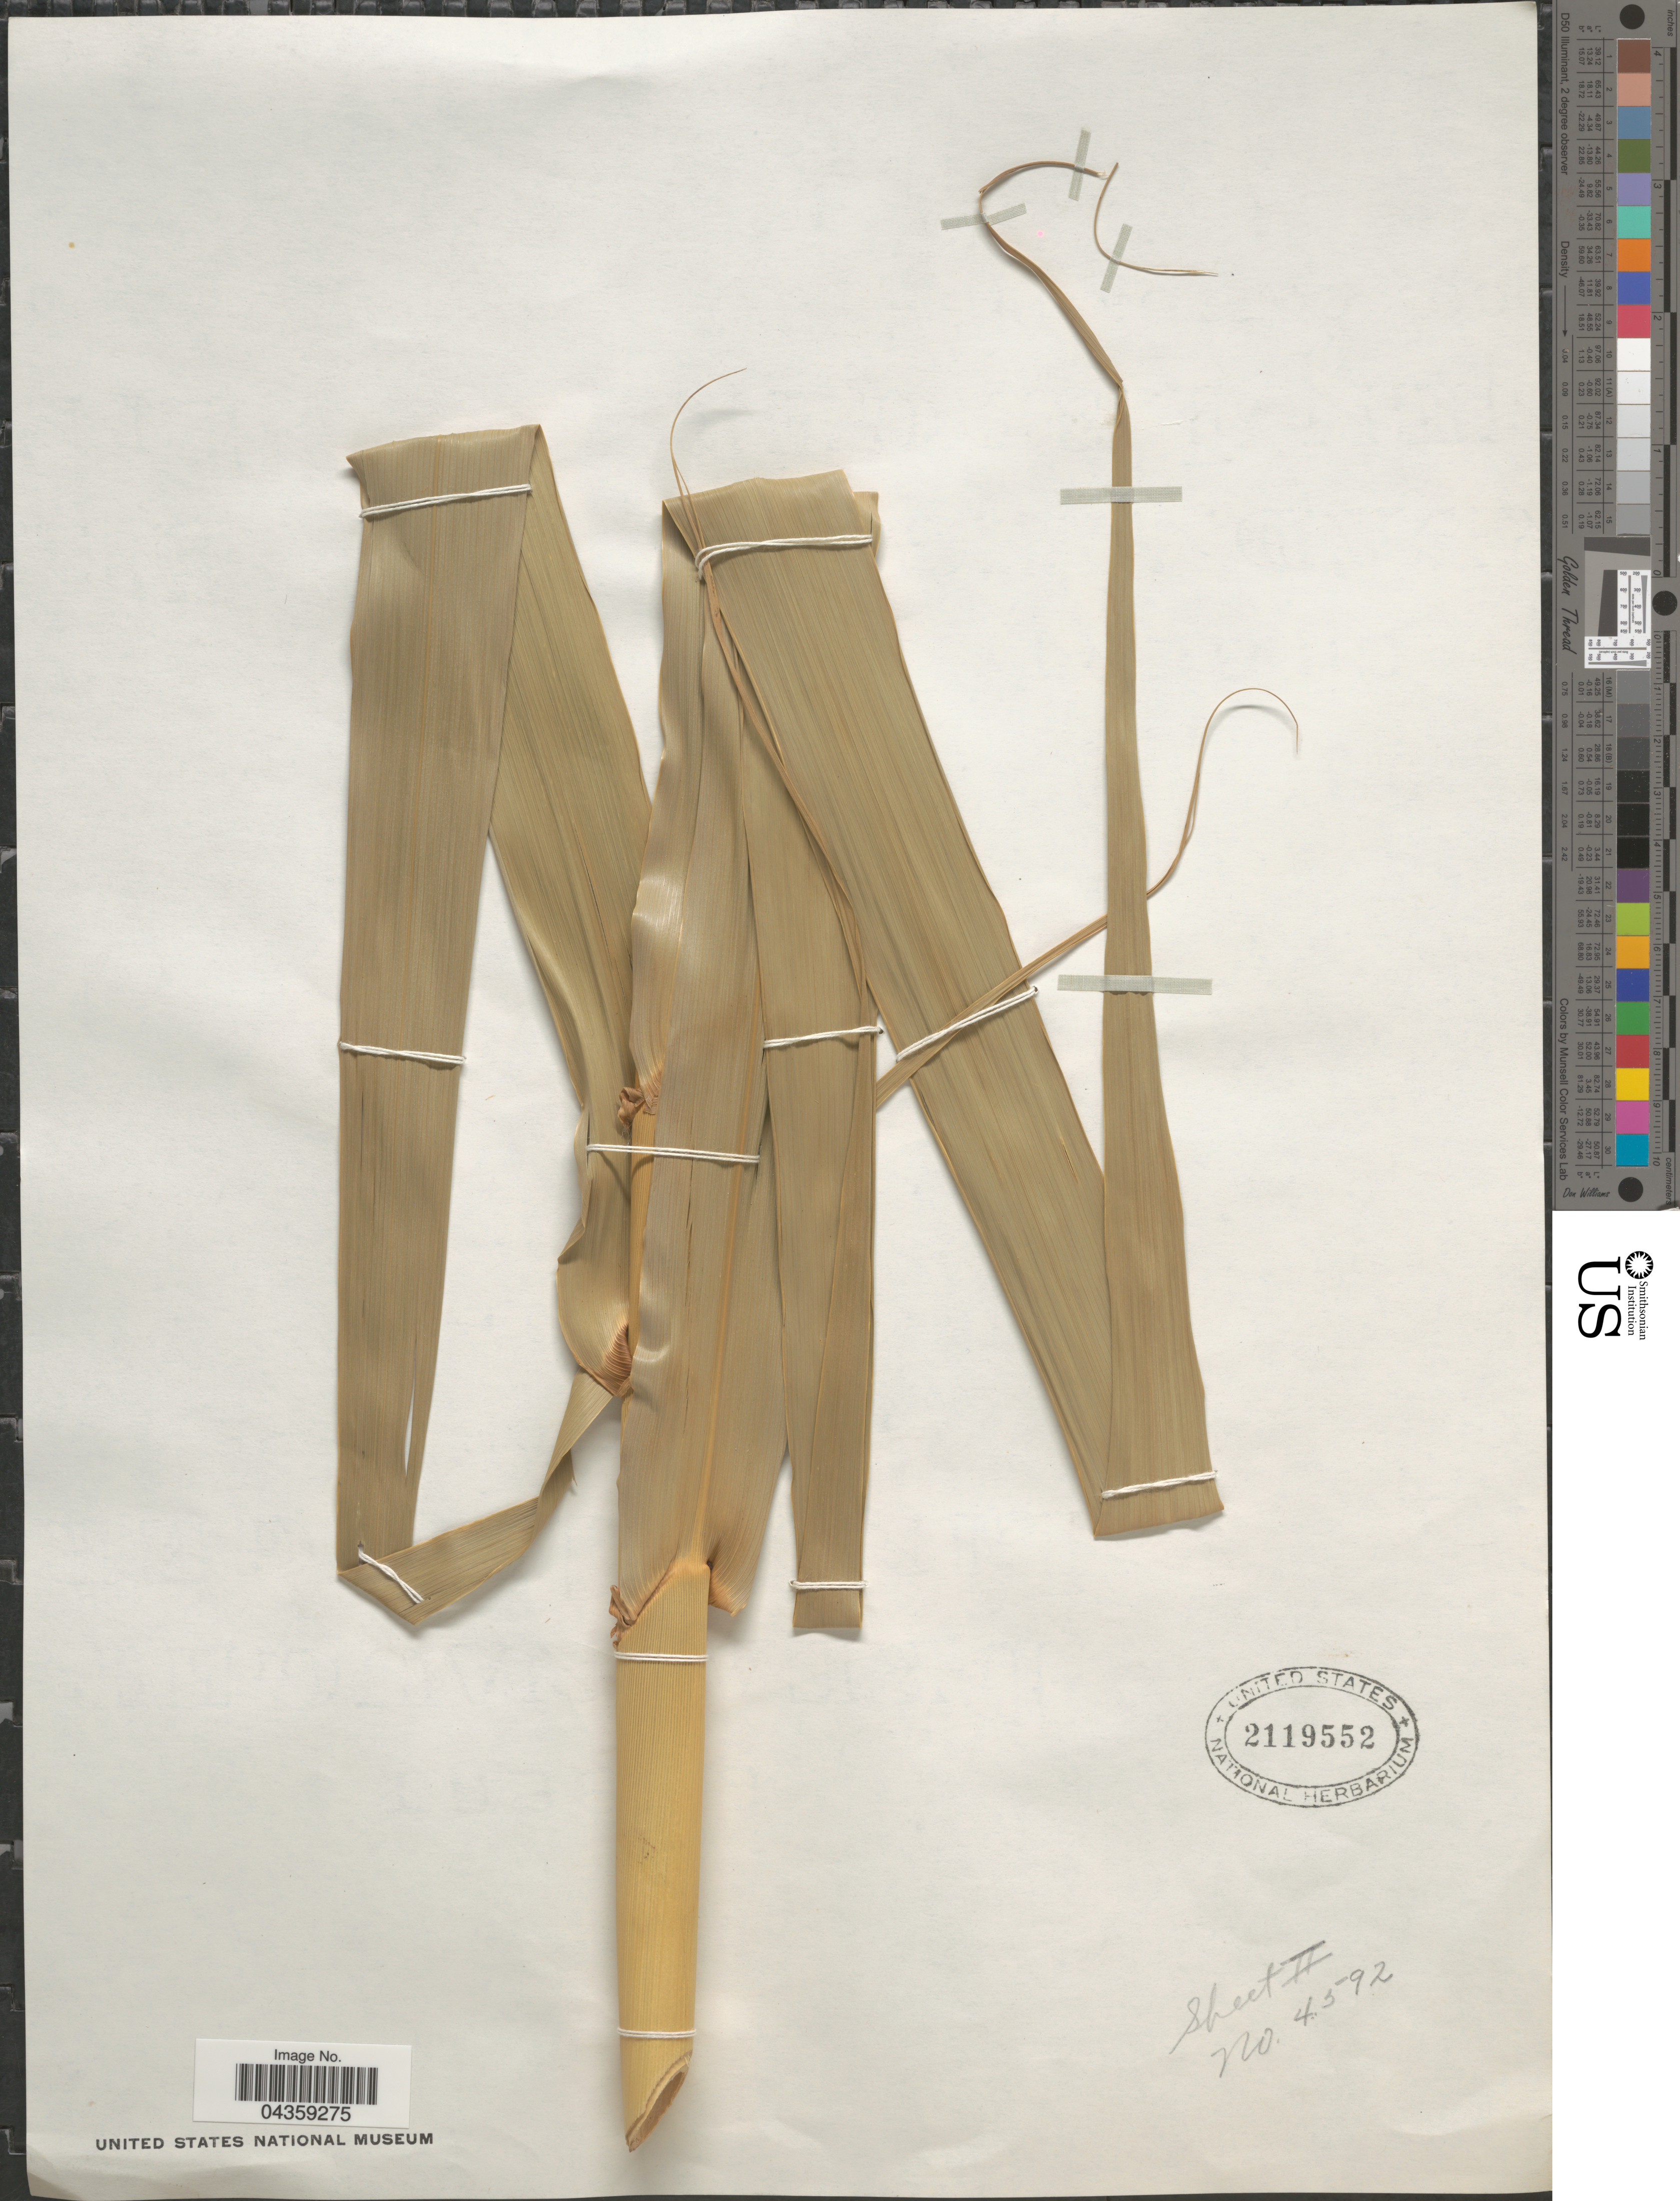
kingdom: Plantae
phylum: Tracheophyta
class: Liliopsida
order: Poales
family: Poaceae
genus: Arundo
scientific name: Arundo donax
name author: L.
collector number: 4592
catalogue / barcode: US 2119552